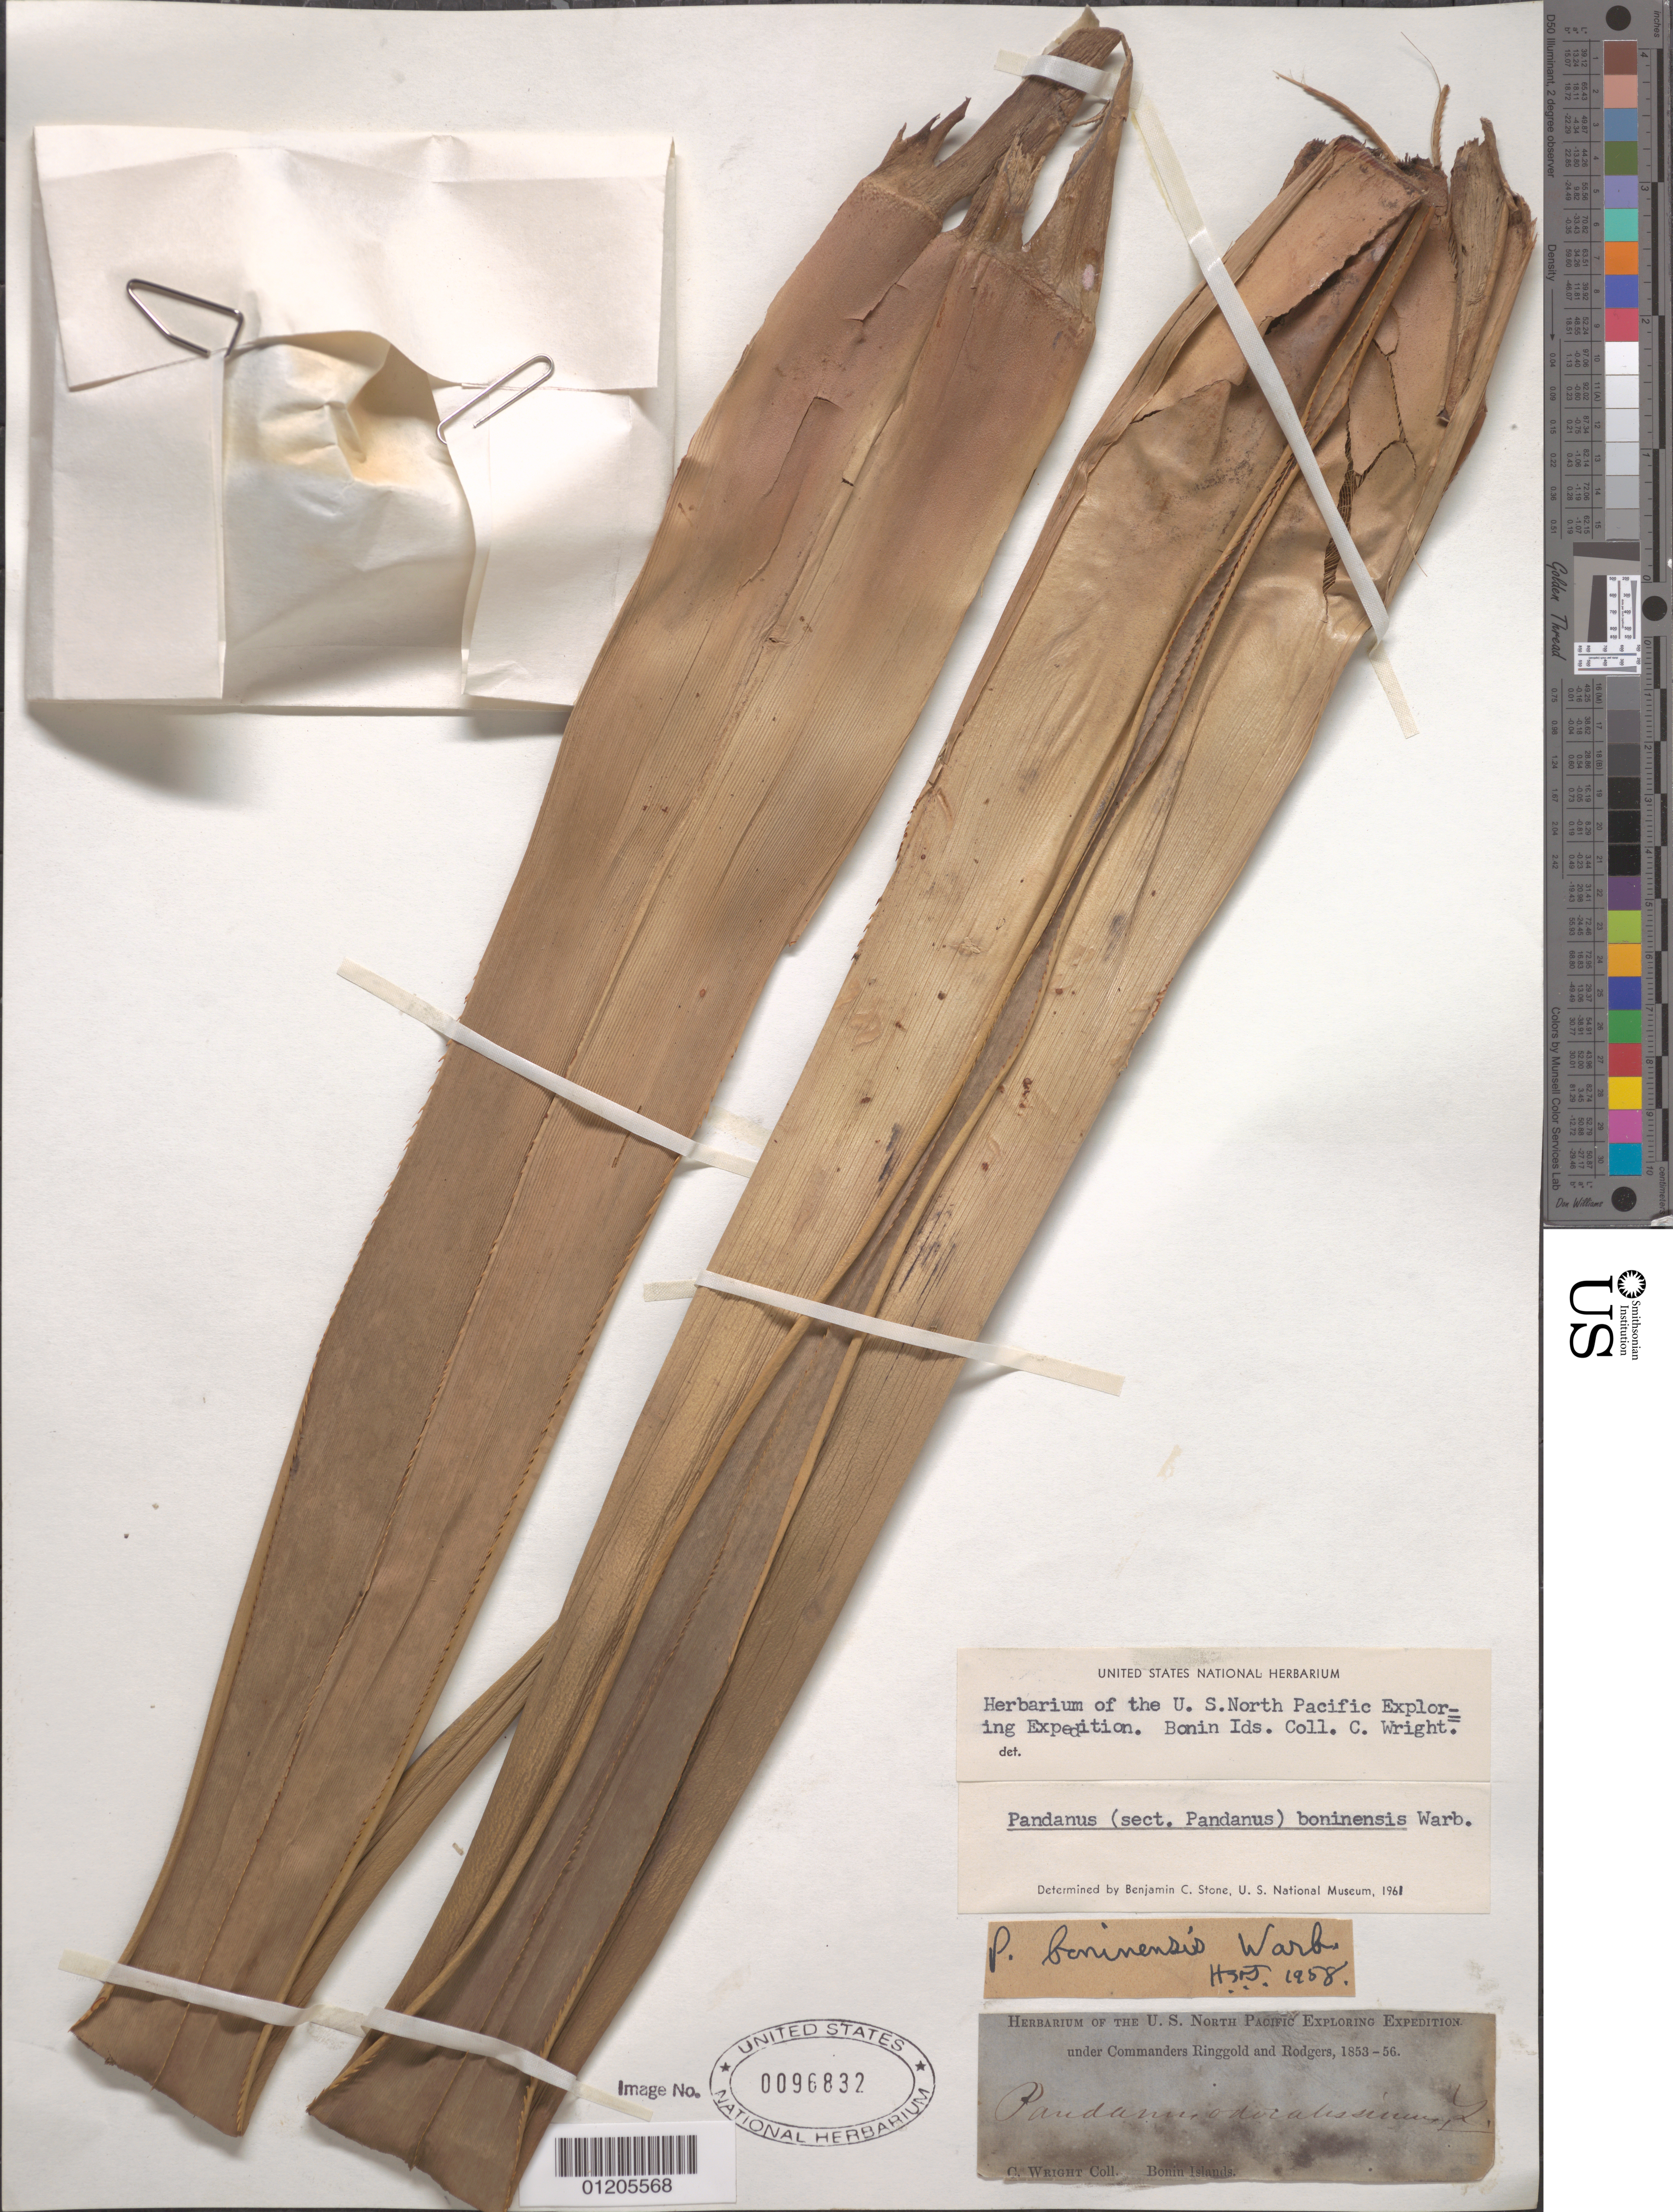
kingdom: Plantae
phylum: Tracheophyta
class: Liliopsida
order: Pandanales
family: Pandanaceae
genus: Pandanus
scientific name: Pandanus boninensis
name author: Warb.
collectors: C. Wright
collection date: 1853/1856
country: Japan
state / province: Tokyo, Federal City of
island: Bonin Islands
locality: Bonin Islands.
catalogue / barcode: US 96832